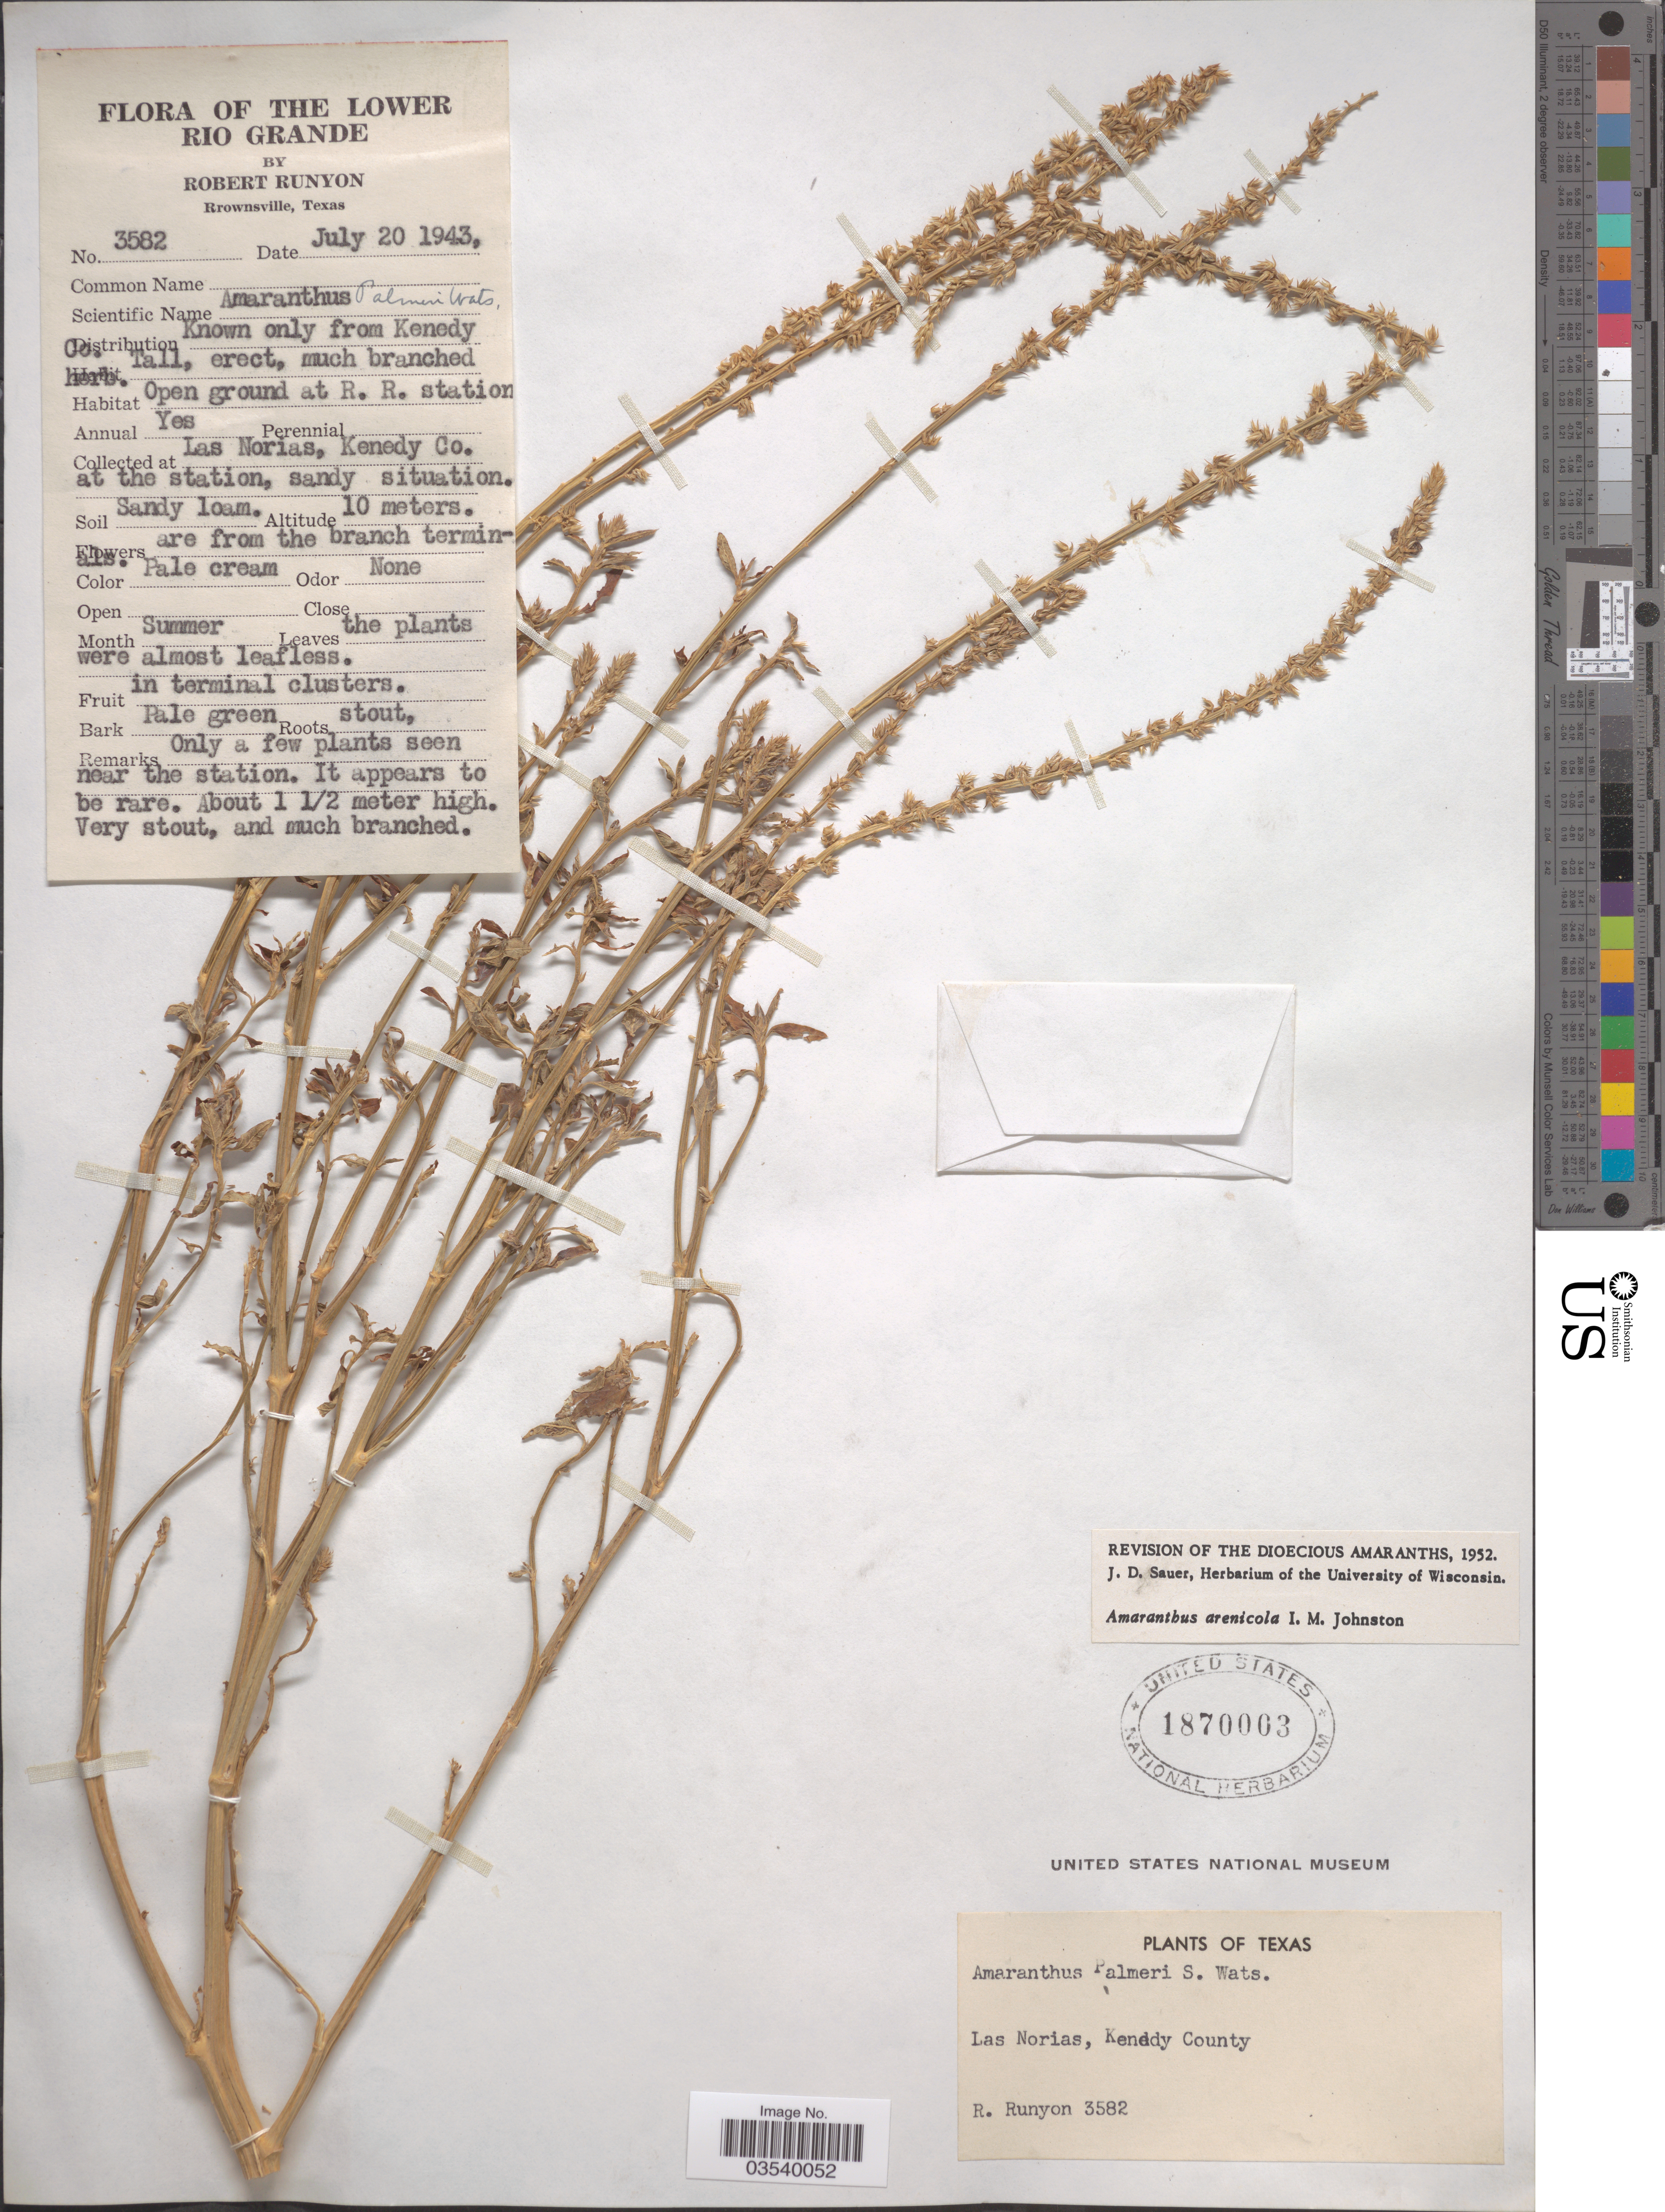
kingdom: Plantae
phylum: Tracheophyta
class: Magnoliopsida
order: Caryophyllales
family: Amaranthaceae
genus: Amaranthus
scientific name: Amaranthus arenicola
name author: I.M. Johnst.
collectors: R. Runyon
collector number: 3582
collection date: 1943-07-20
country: United States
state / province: Texas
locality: Las Norias, Kenedy County.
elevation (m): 10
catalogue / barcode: US 1870003